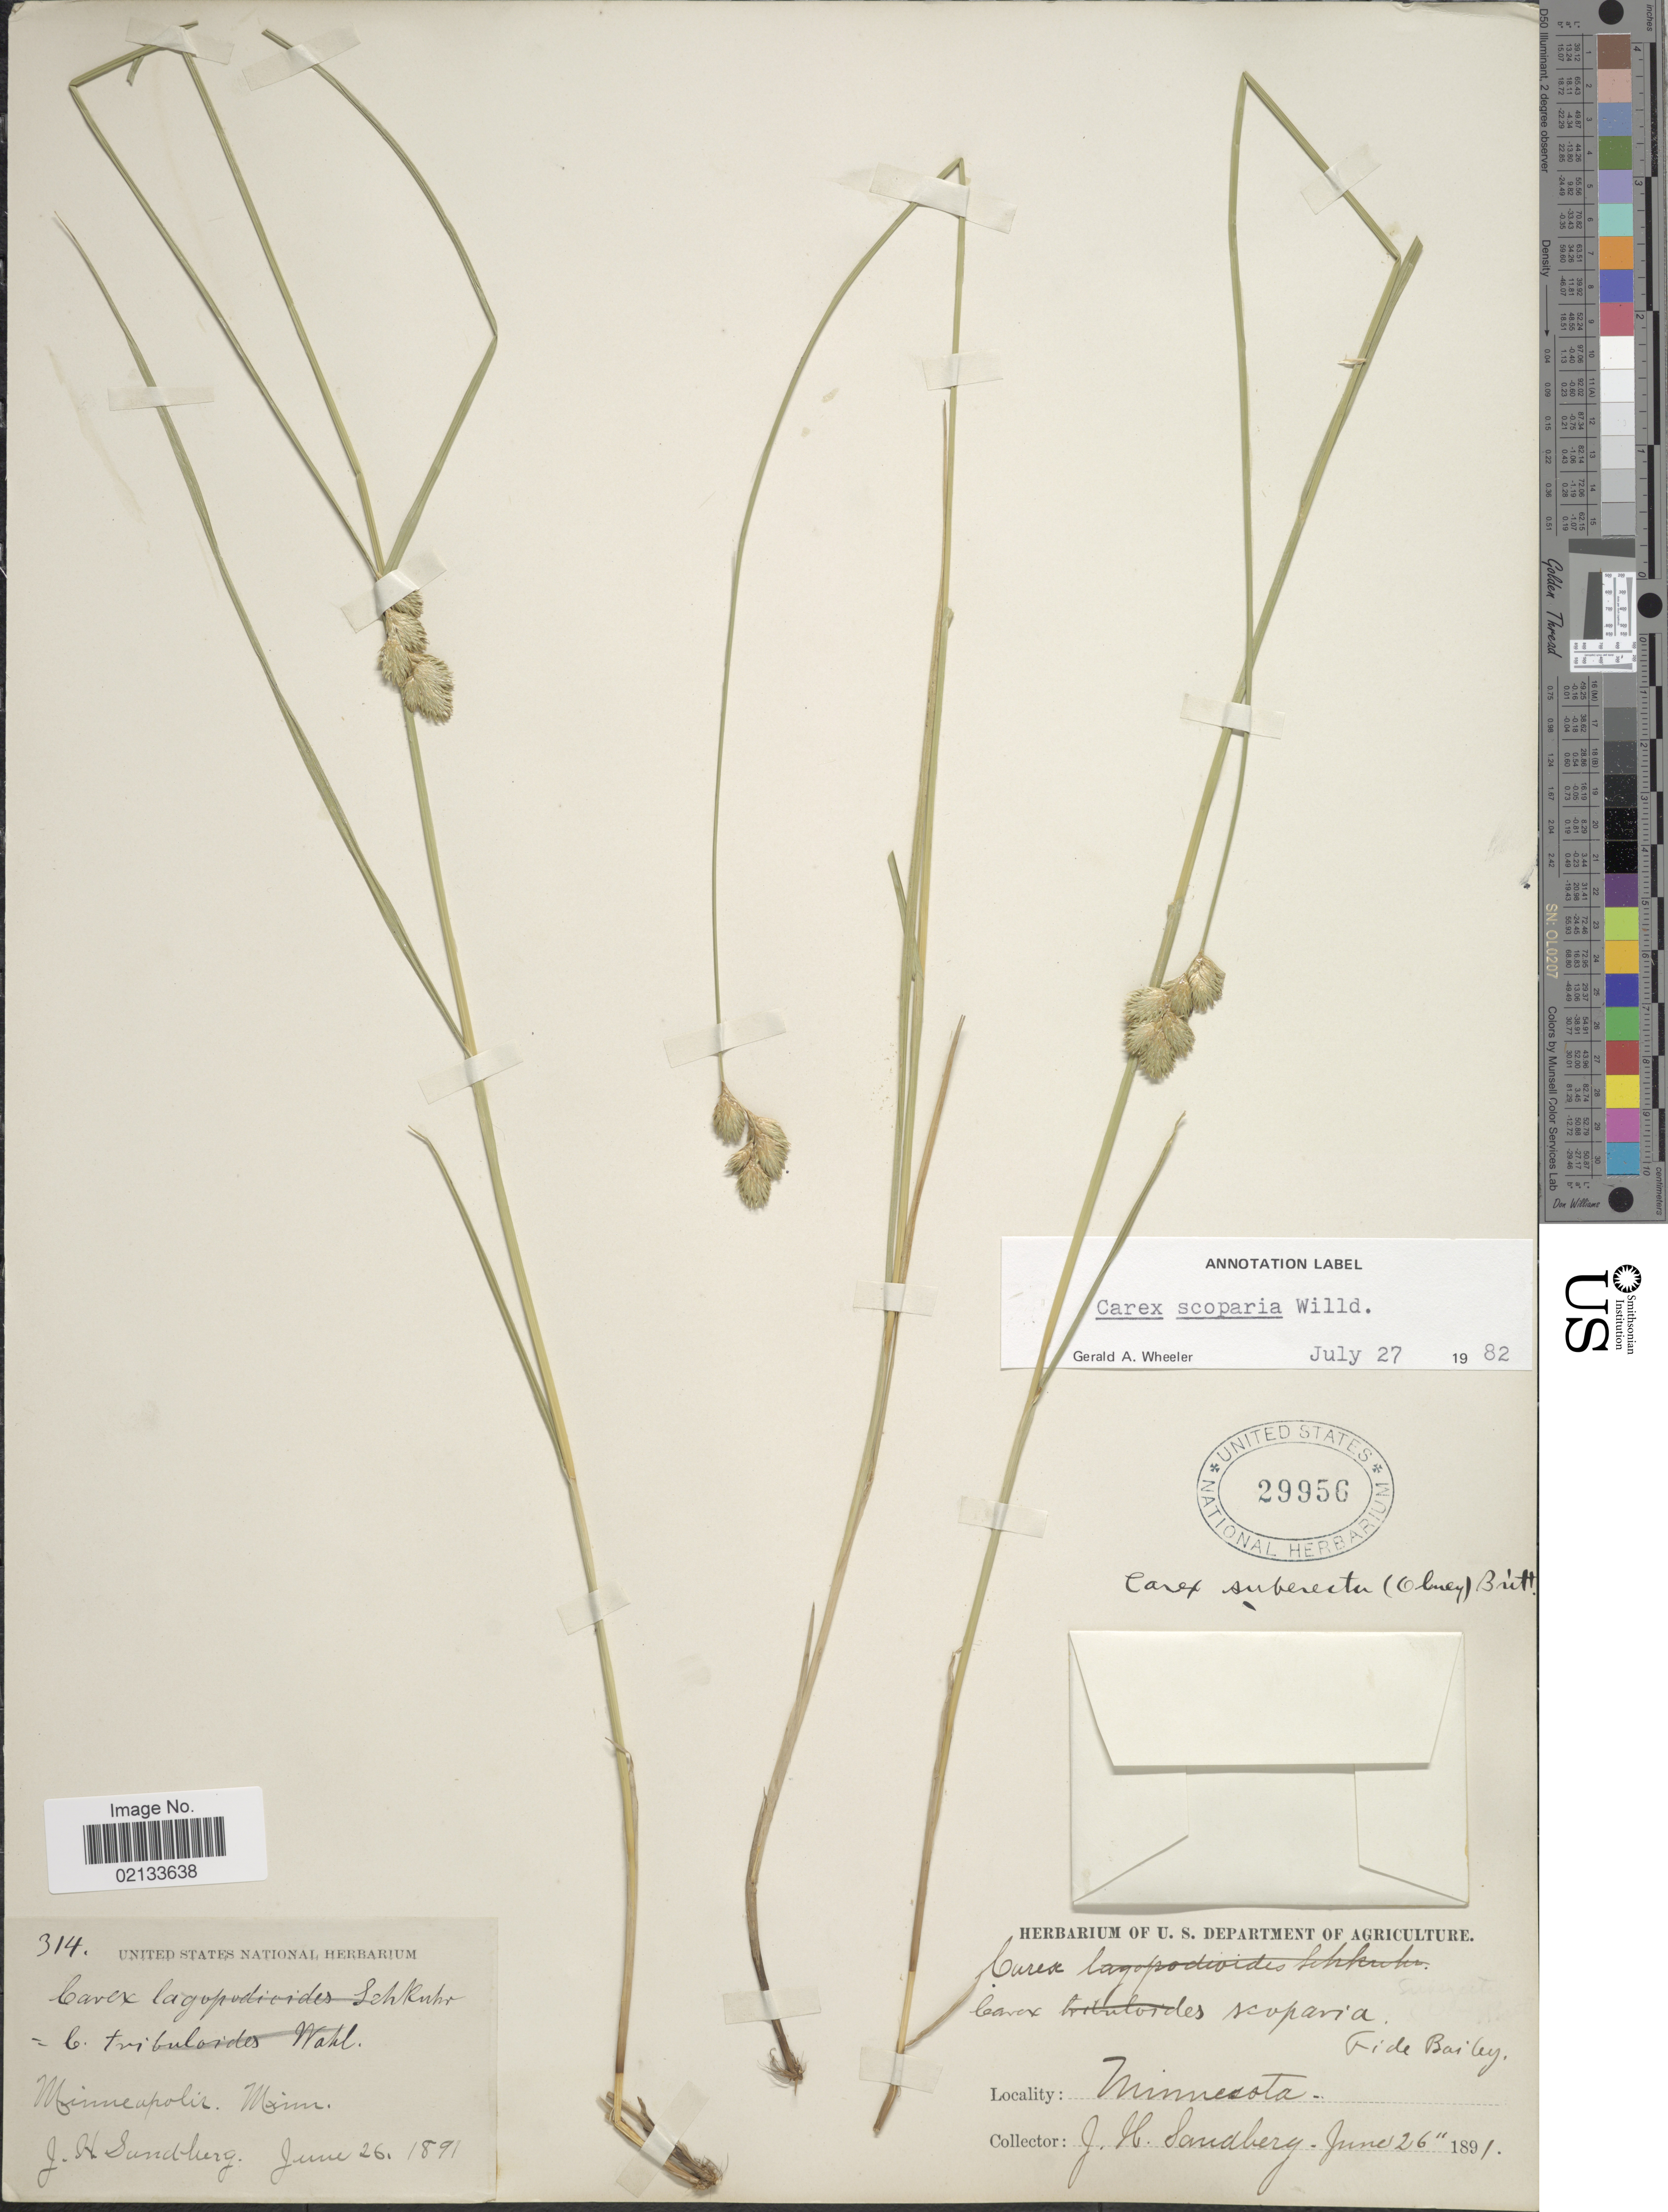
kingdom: Plantae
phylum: Tracheophyta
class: Liliopsida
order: Poales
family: Cyperaceae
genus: Carex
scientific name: Carex scoparia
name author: Schkuhr ex Willd.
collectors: J. H. Sandberg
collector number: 314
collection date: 1891-06-26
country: United States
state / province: Minnesota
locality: Minneapolis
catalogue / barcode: US 29956